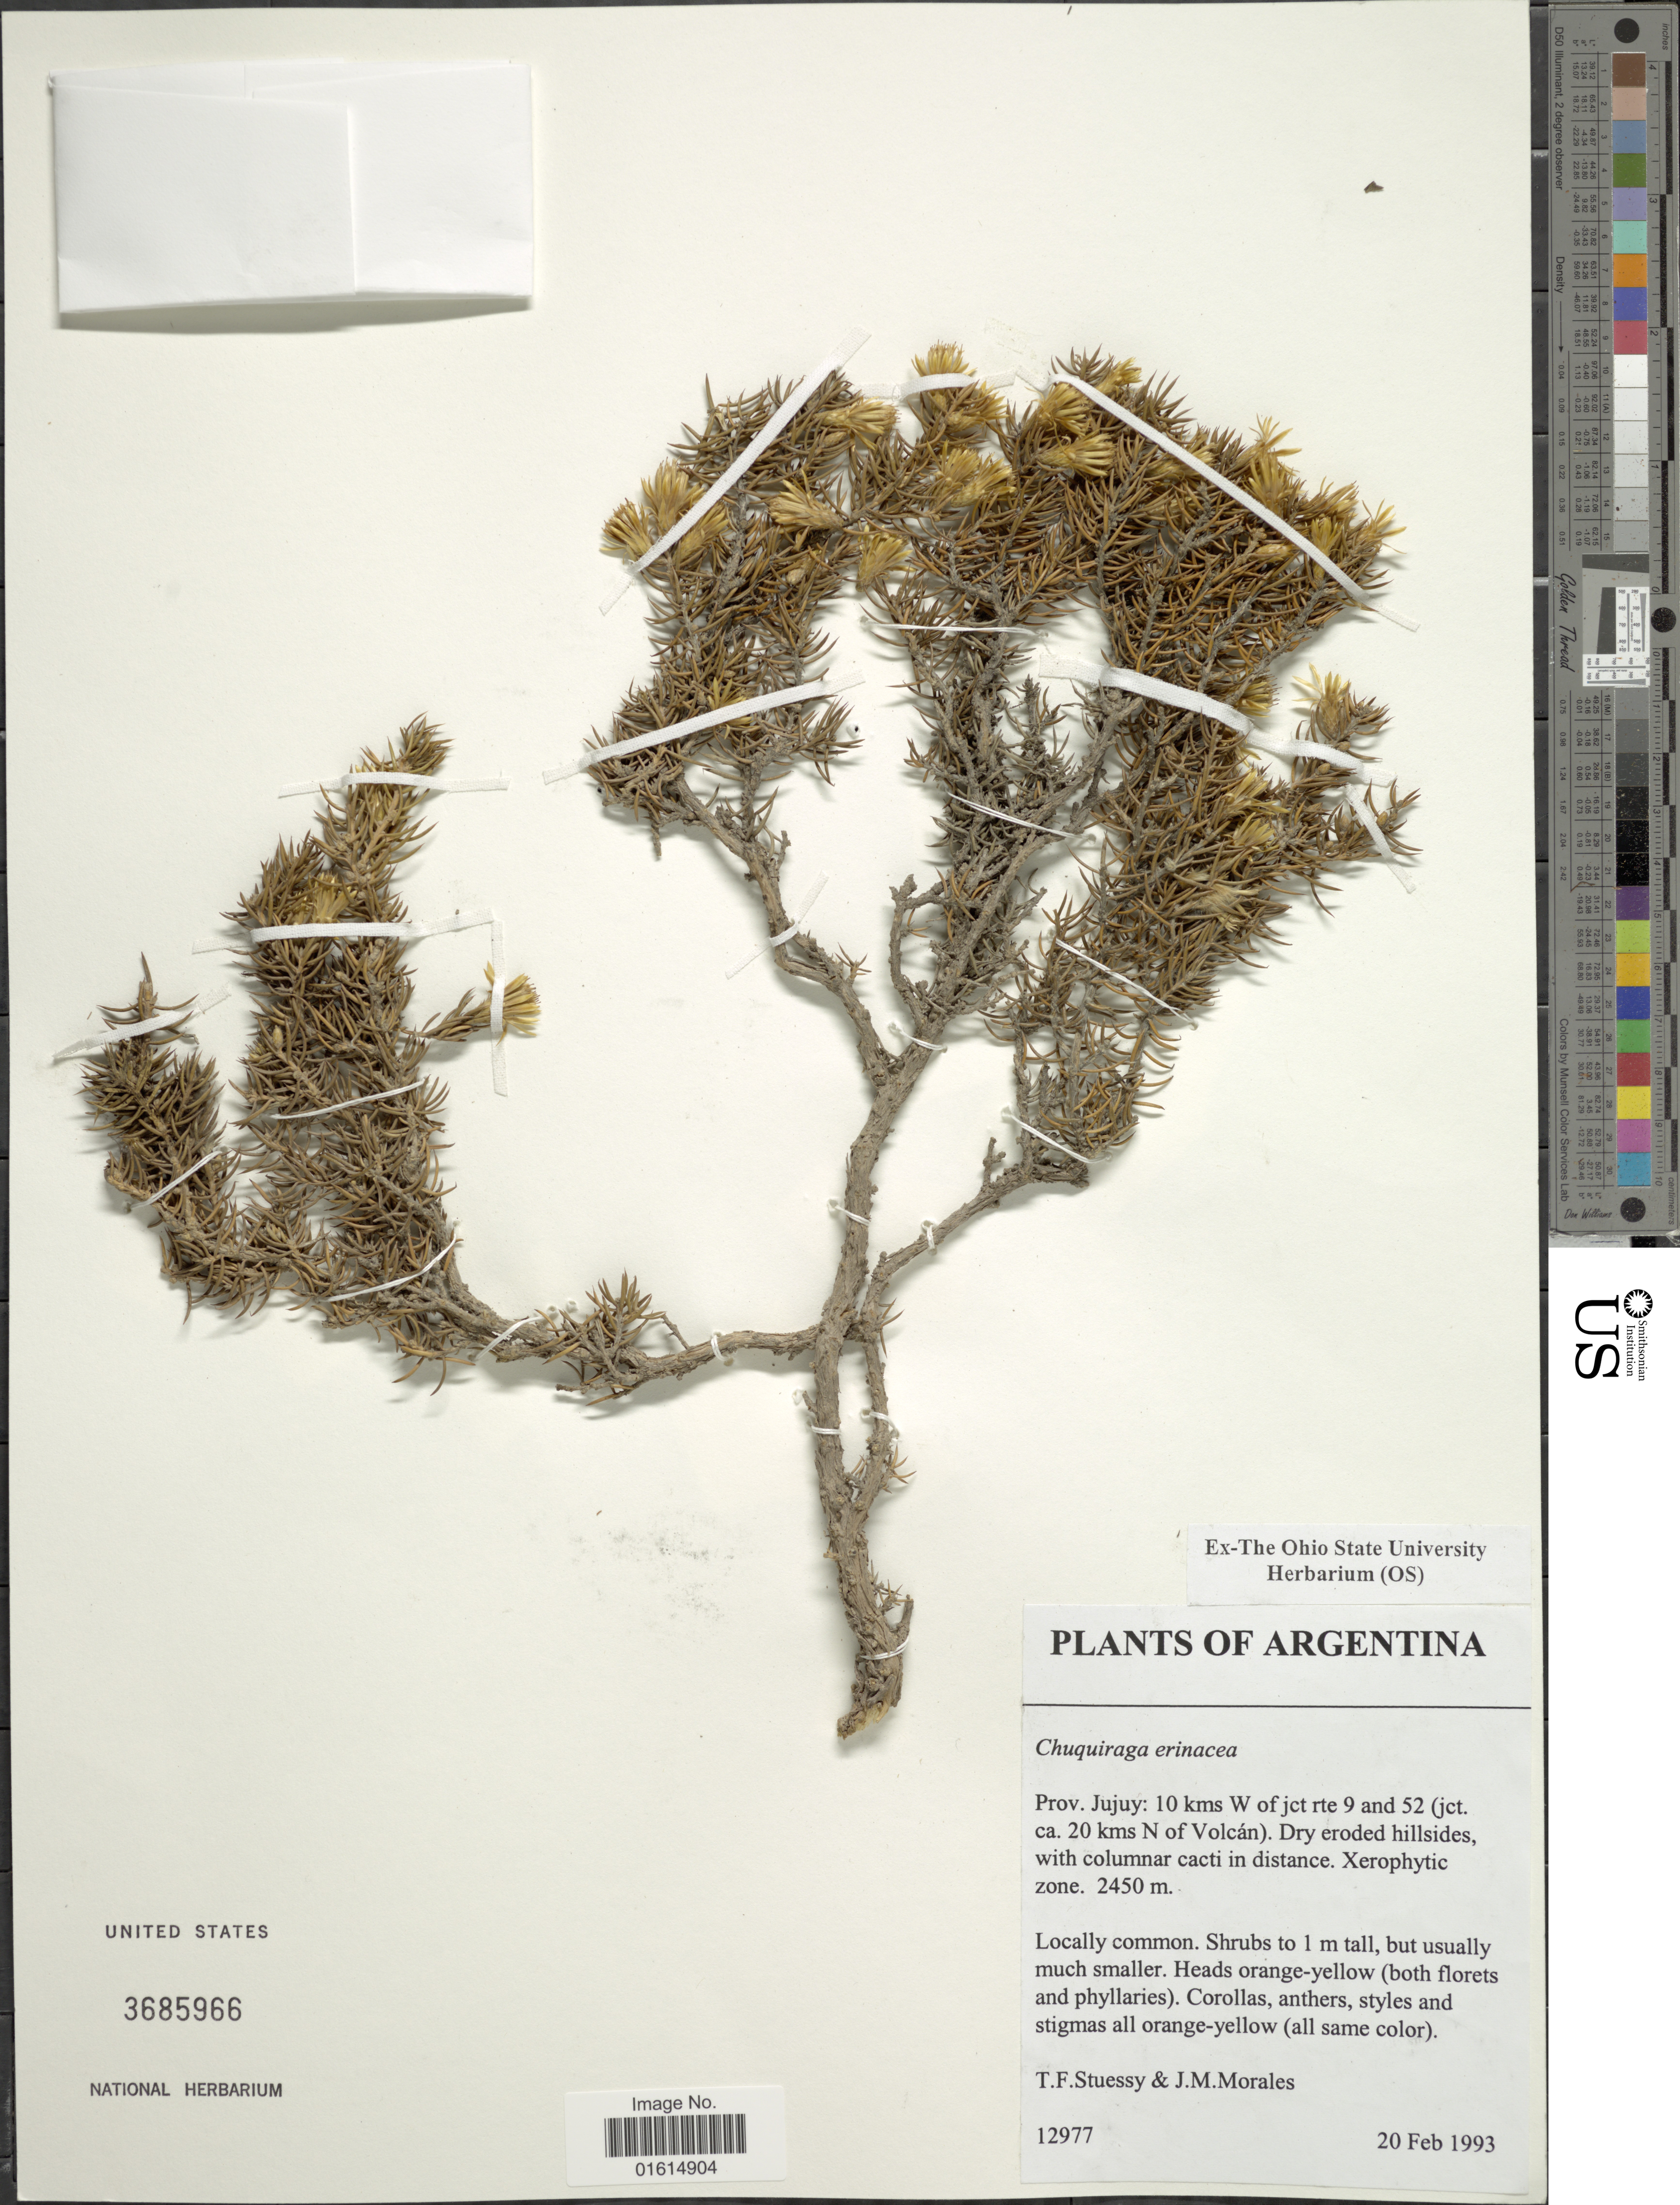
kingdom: Plantae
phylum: Tracheophyta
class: Magnoliopsida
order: Asterales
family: Asteraceae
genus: Chuquiraga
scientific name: Chuquiraga erinacea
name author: D. Don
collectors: T. Stuessy & J. Morales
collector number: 12977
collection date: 1993-02-20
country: Argentina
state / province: Jujuy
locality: Prov. Jujuy, 10 kms W of jct rte 9 and 52 (jct. ca 20 kms N of Volcan)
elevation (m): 2450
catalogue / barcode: US 3685966